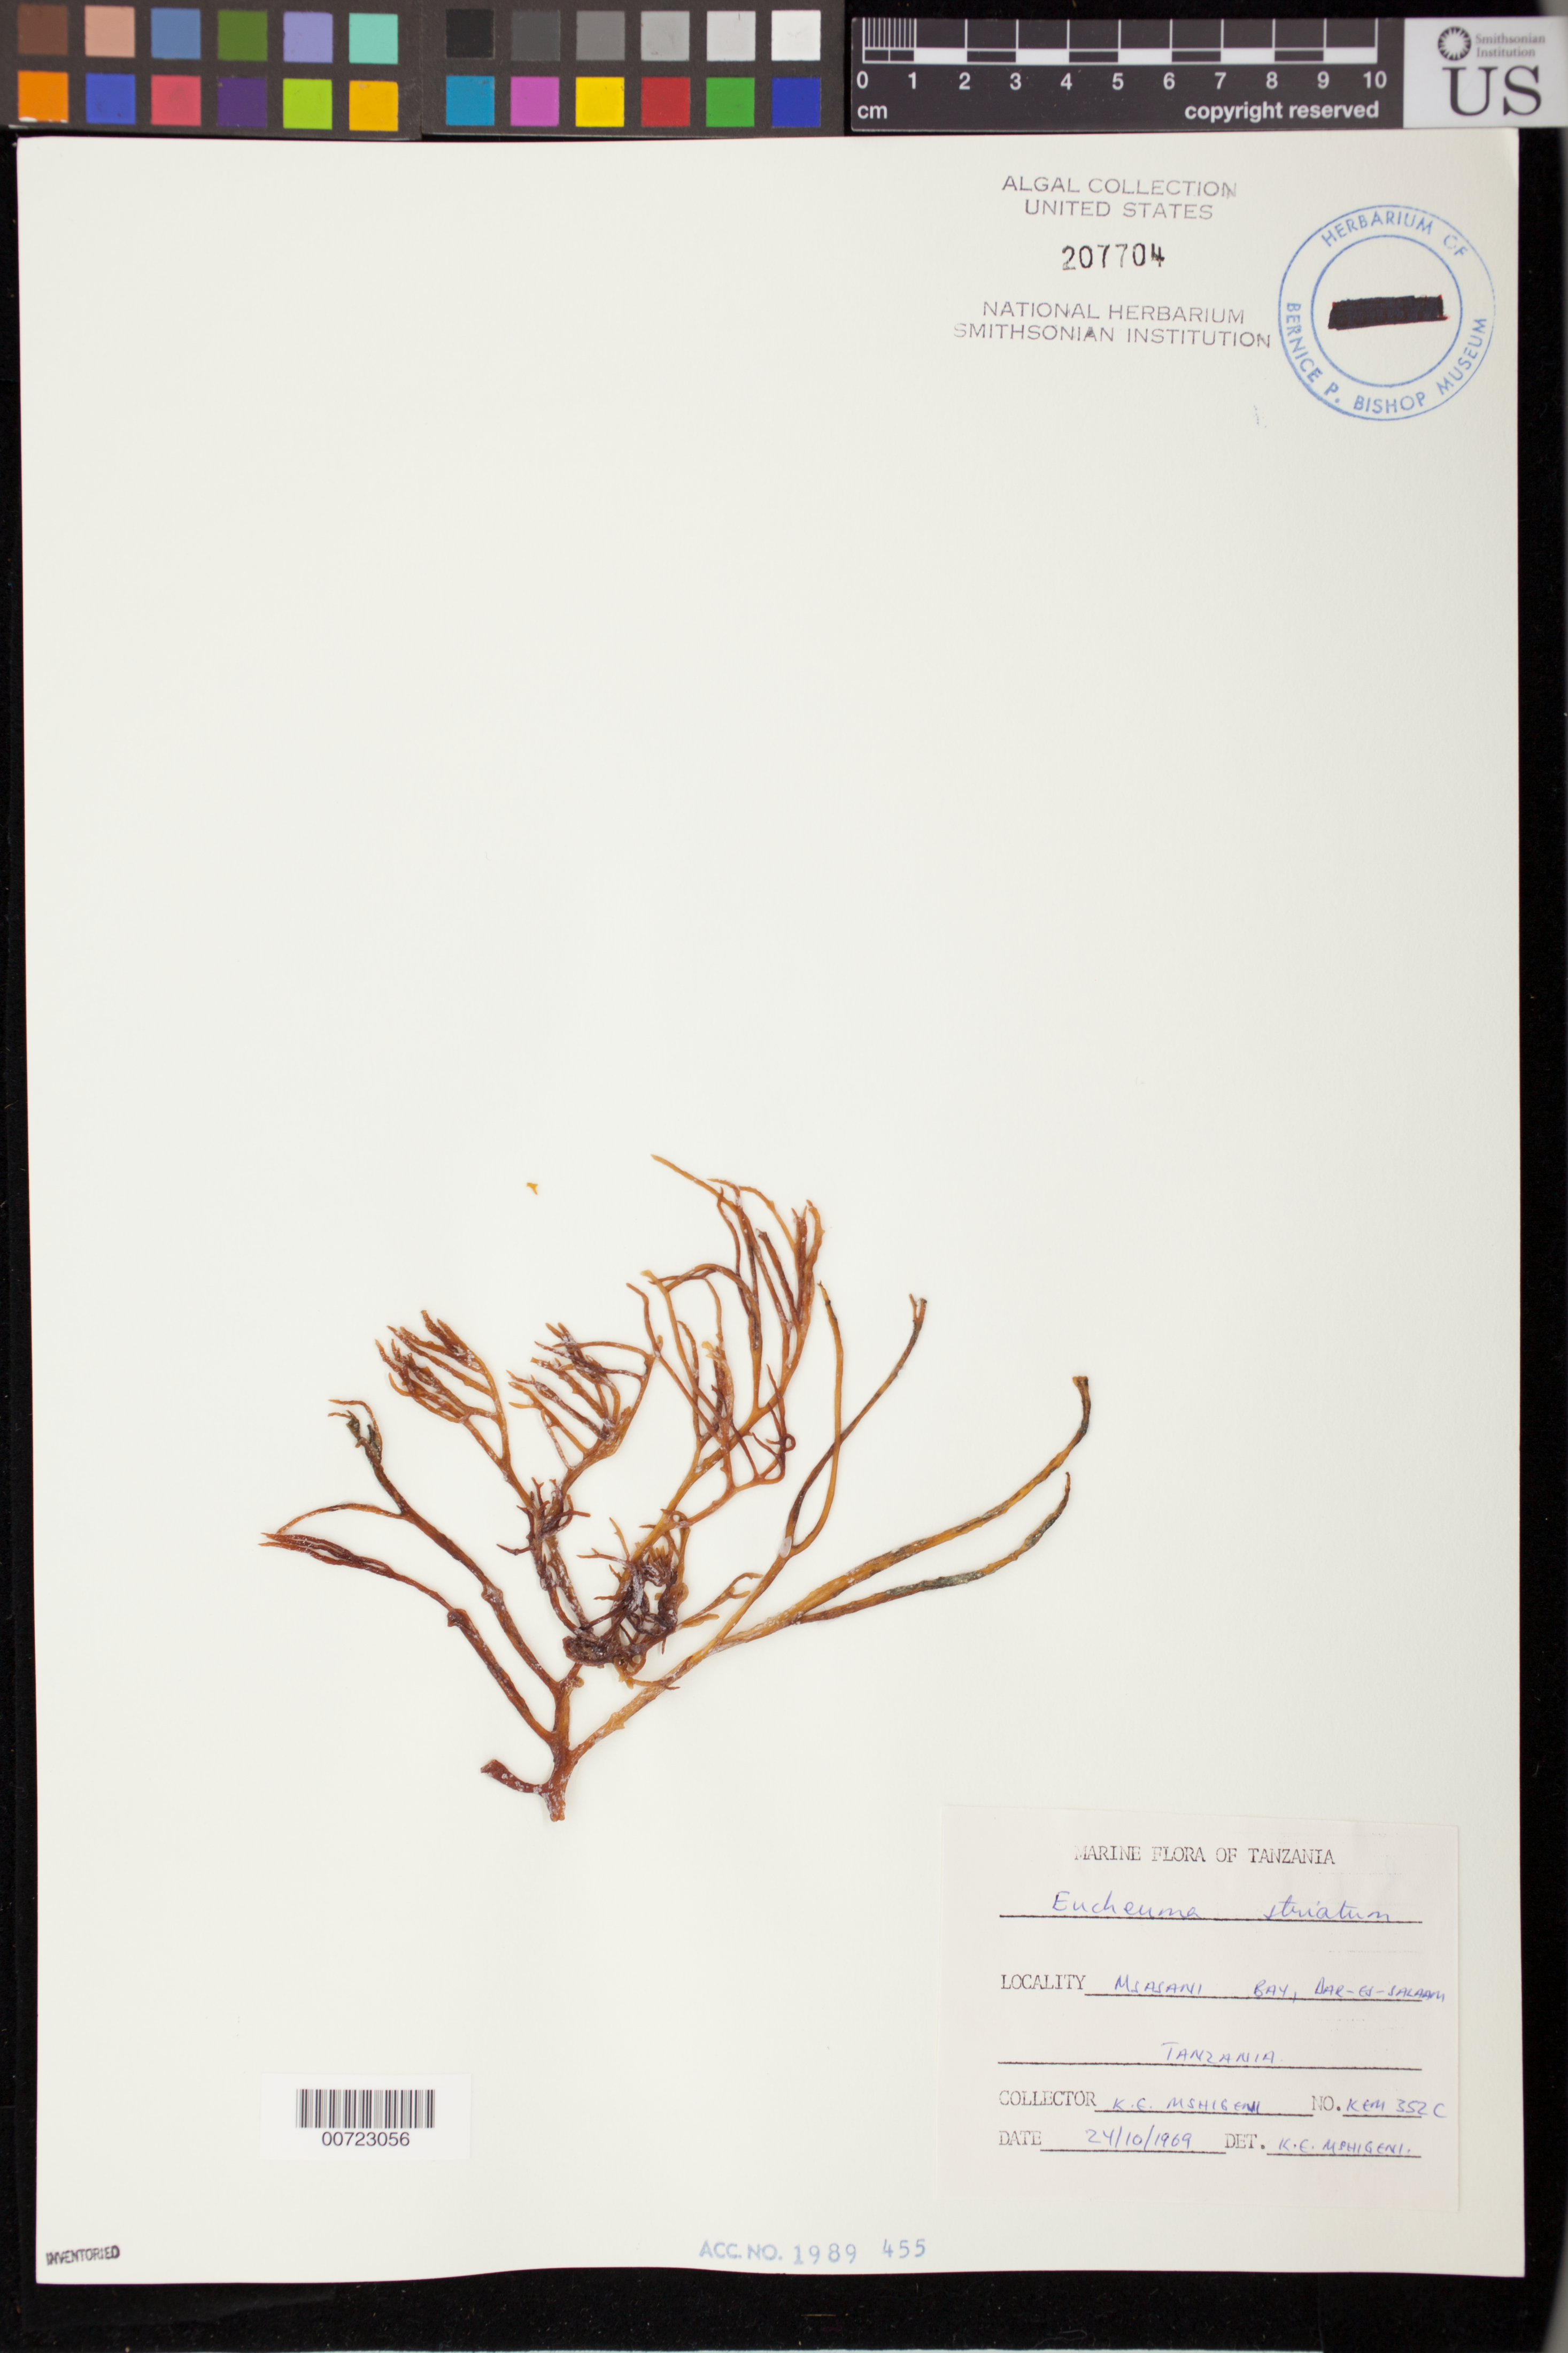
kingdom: Plantae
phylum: Rhodophyta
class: Florideophyceae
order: Gigartinales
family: Solieriaceae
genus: Kappaphycus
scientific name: Kappaphycus striatum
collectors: K. Mshigeni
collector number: KEM 352C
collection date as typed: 24 Oct 1969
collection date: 1969-10-24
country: Tanzania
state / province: Dar es Salaam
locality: Msasani Bay, Dar-Es-Salaam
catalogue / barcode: US 207704